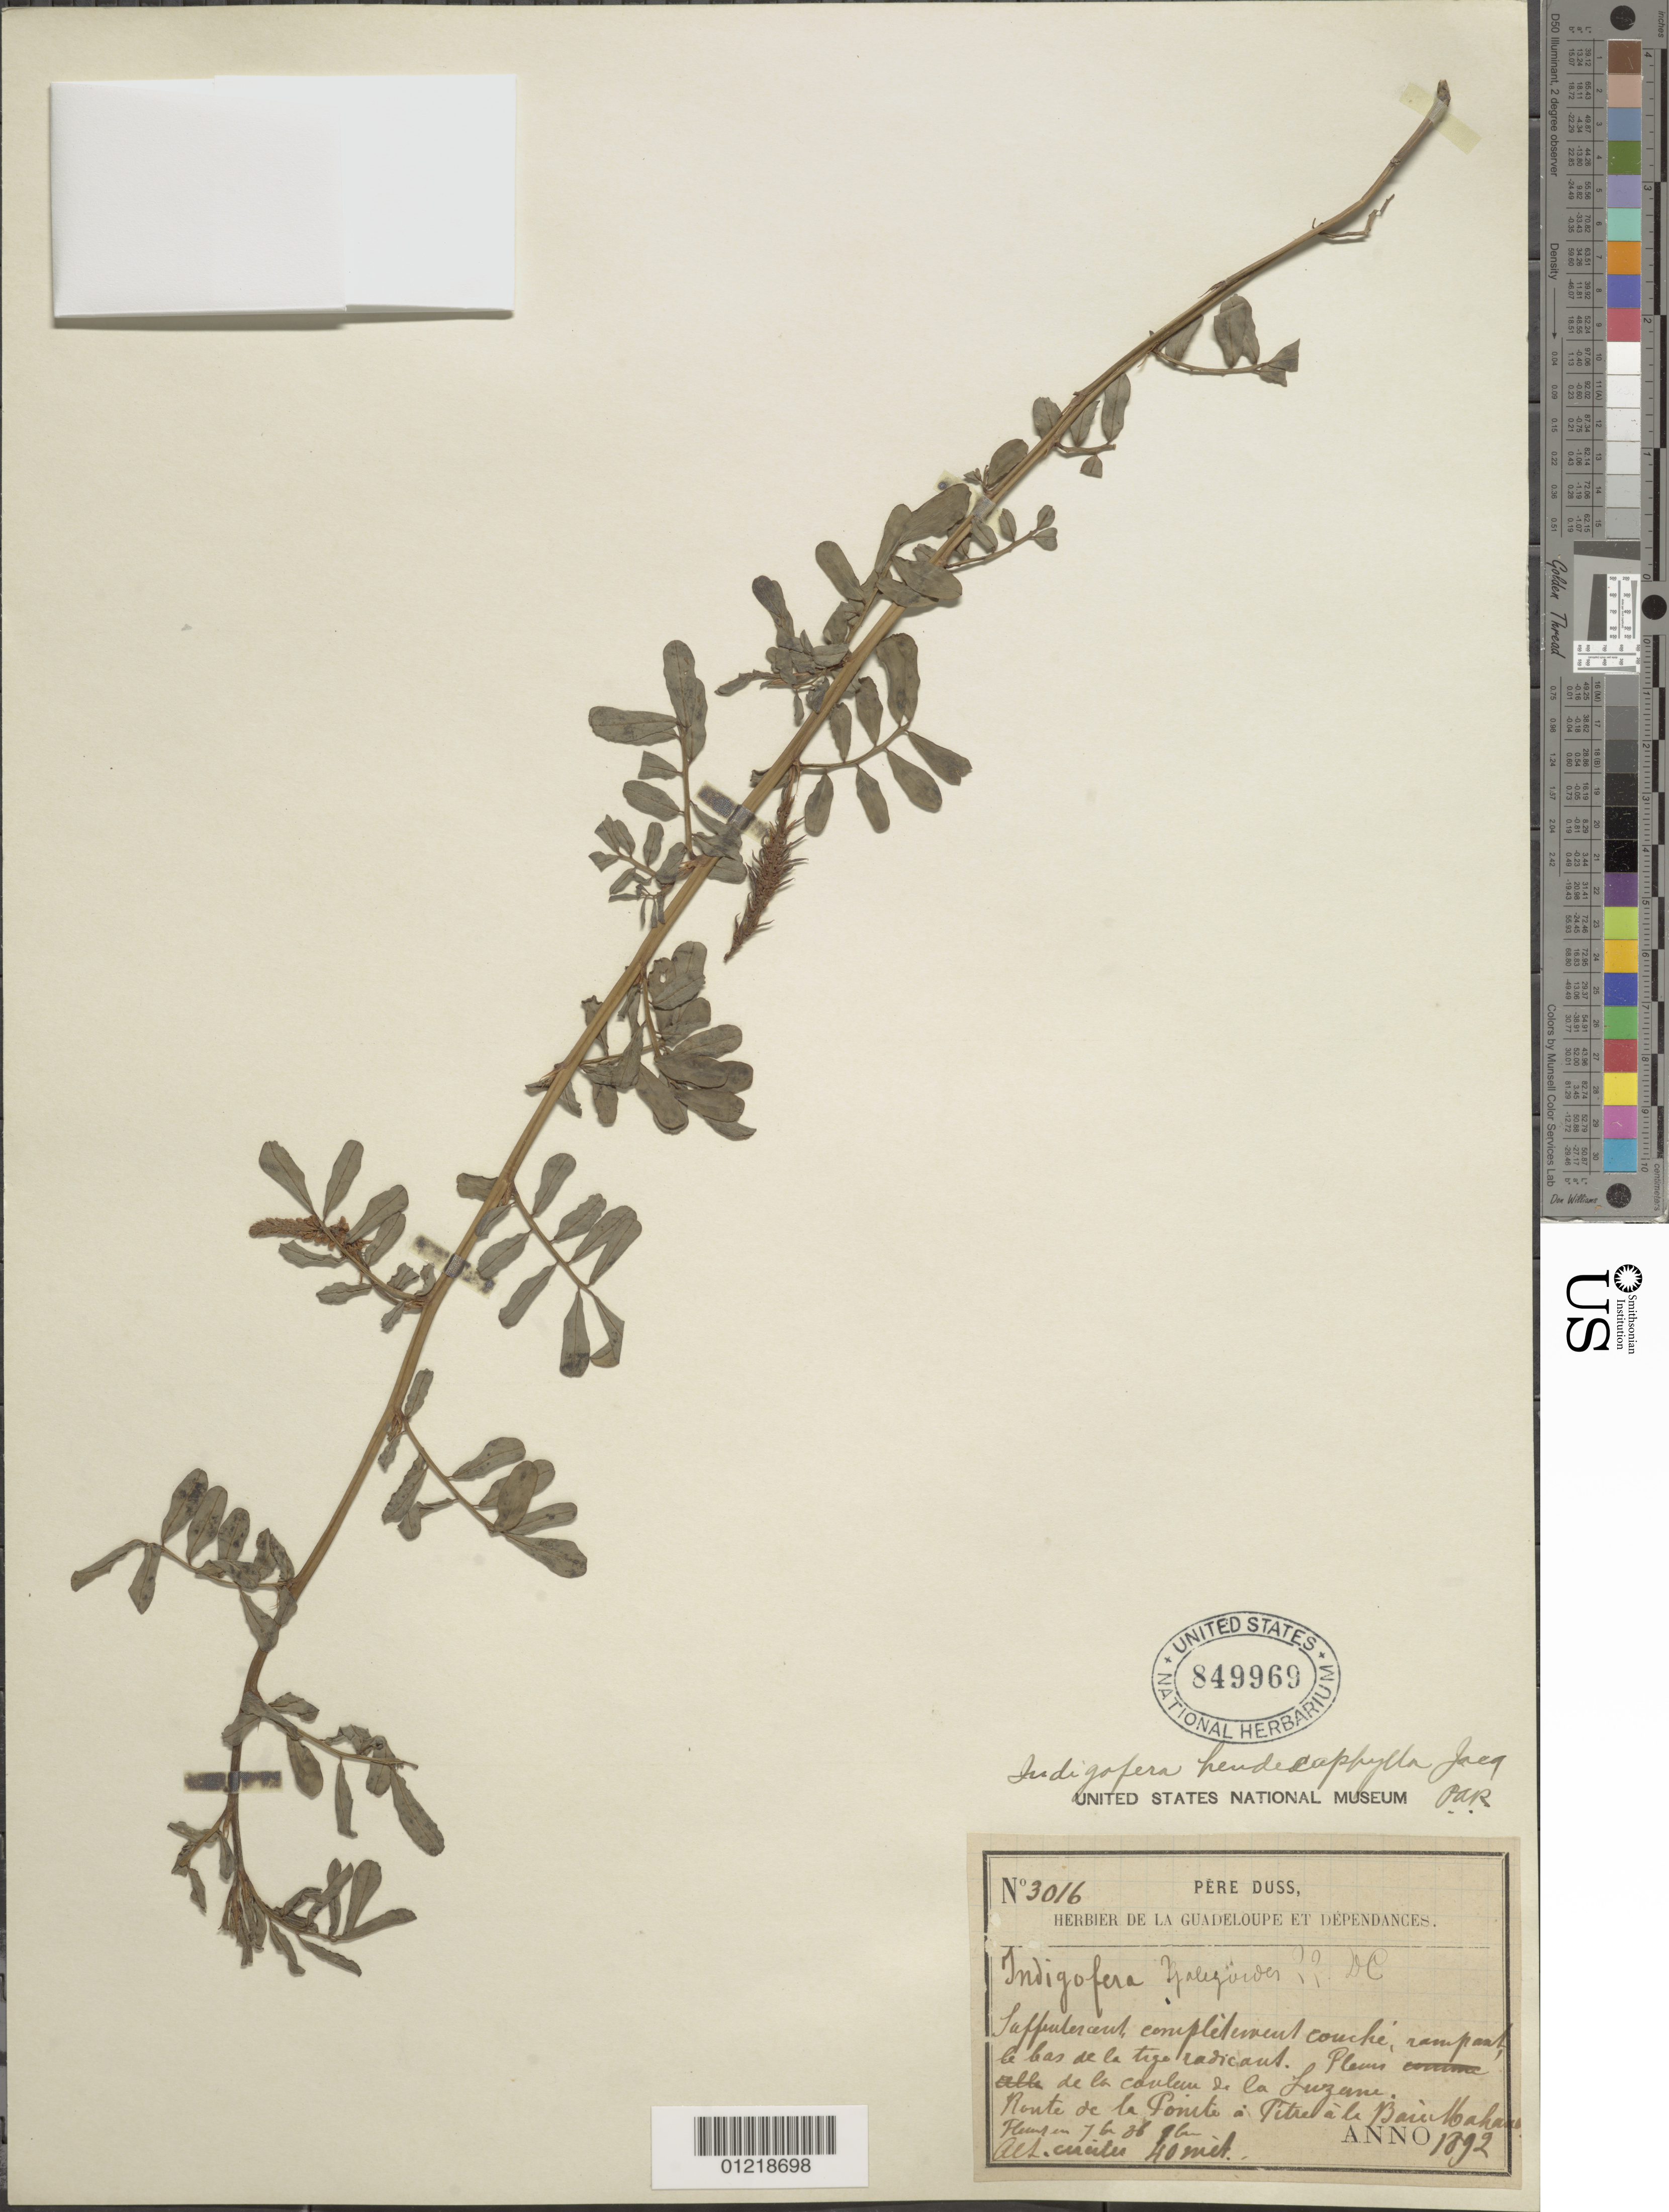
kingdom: Plantae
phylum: Tracheophyta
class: Magnoliopsida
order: Fabales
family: Fabaceae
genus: Indigofera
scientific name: Indigofera hendecaphylla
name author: Jacq.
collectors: Père Duss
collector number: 3016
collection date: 1892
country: Guadeloupe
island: Martinique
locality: Pointe-à-Pitre, à la Baie-Mahault.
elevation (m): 40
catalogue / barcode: US 849969